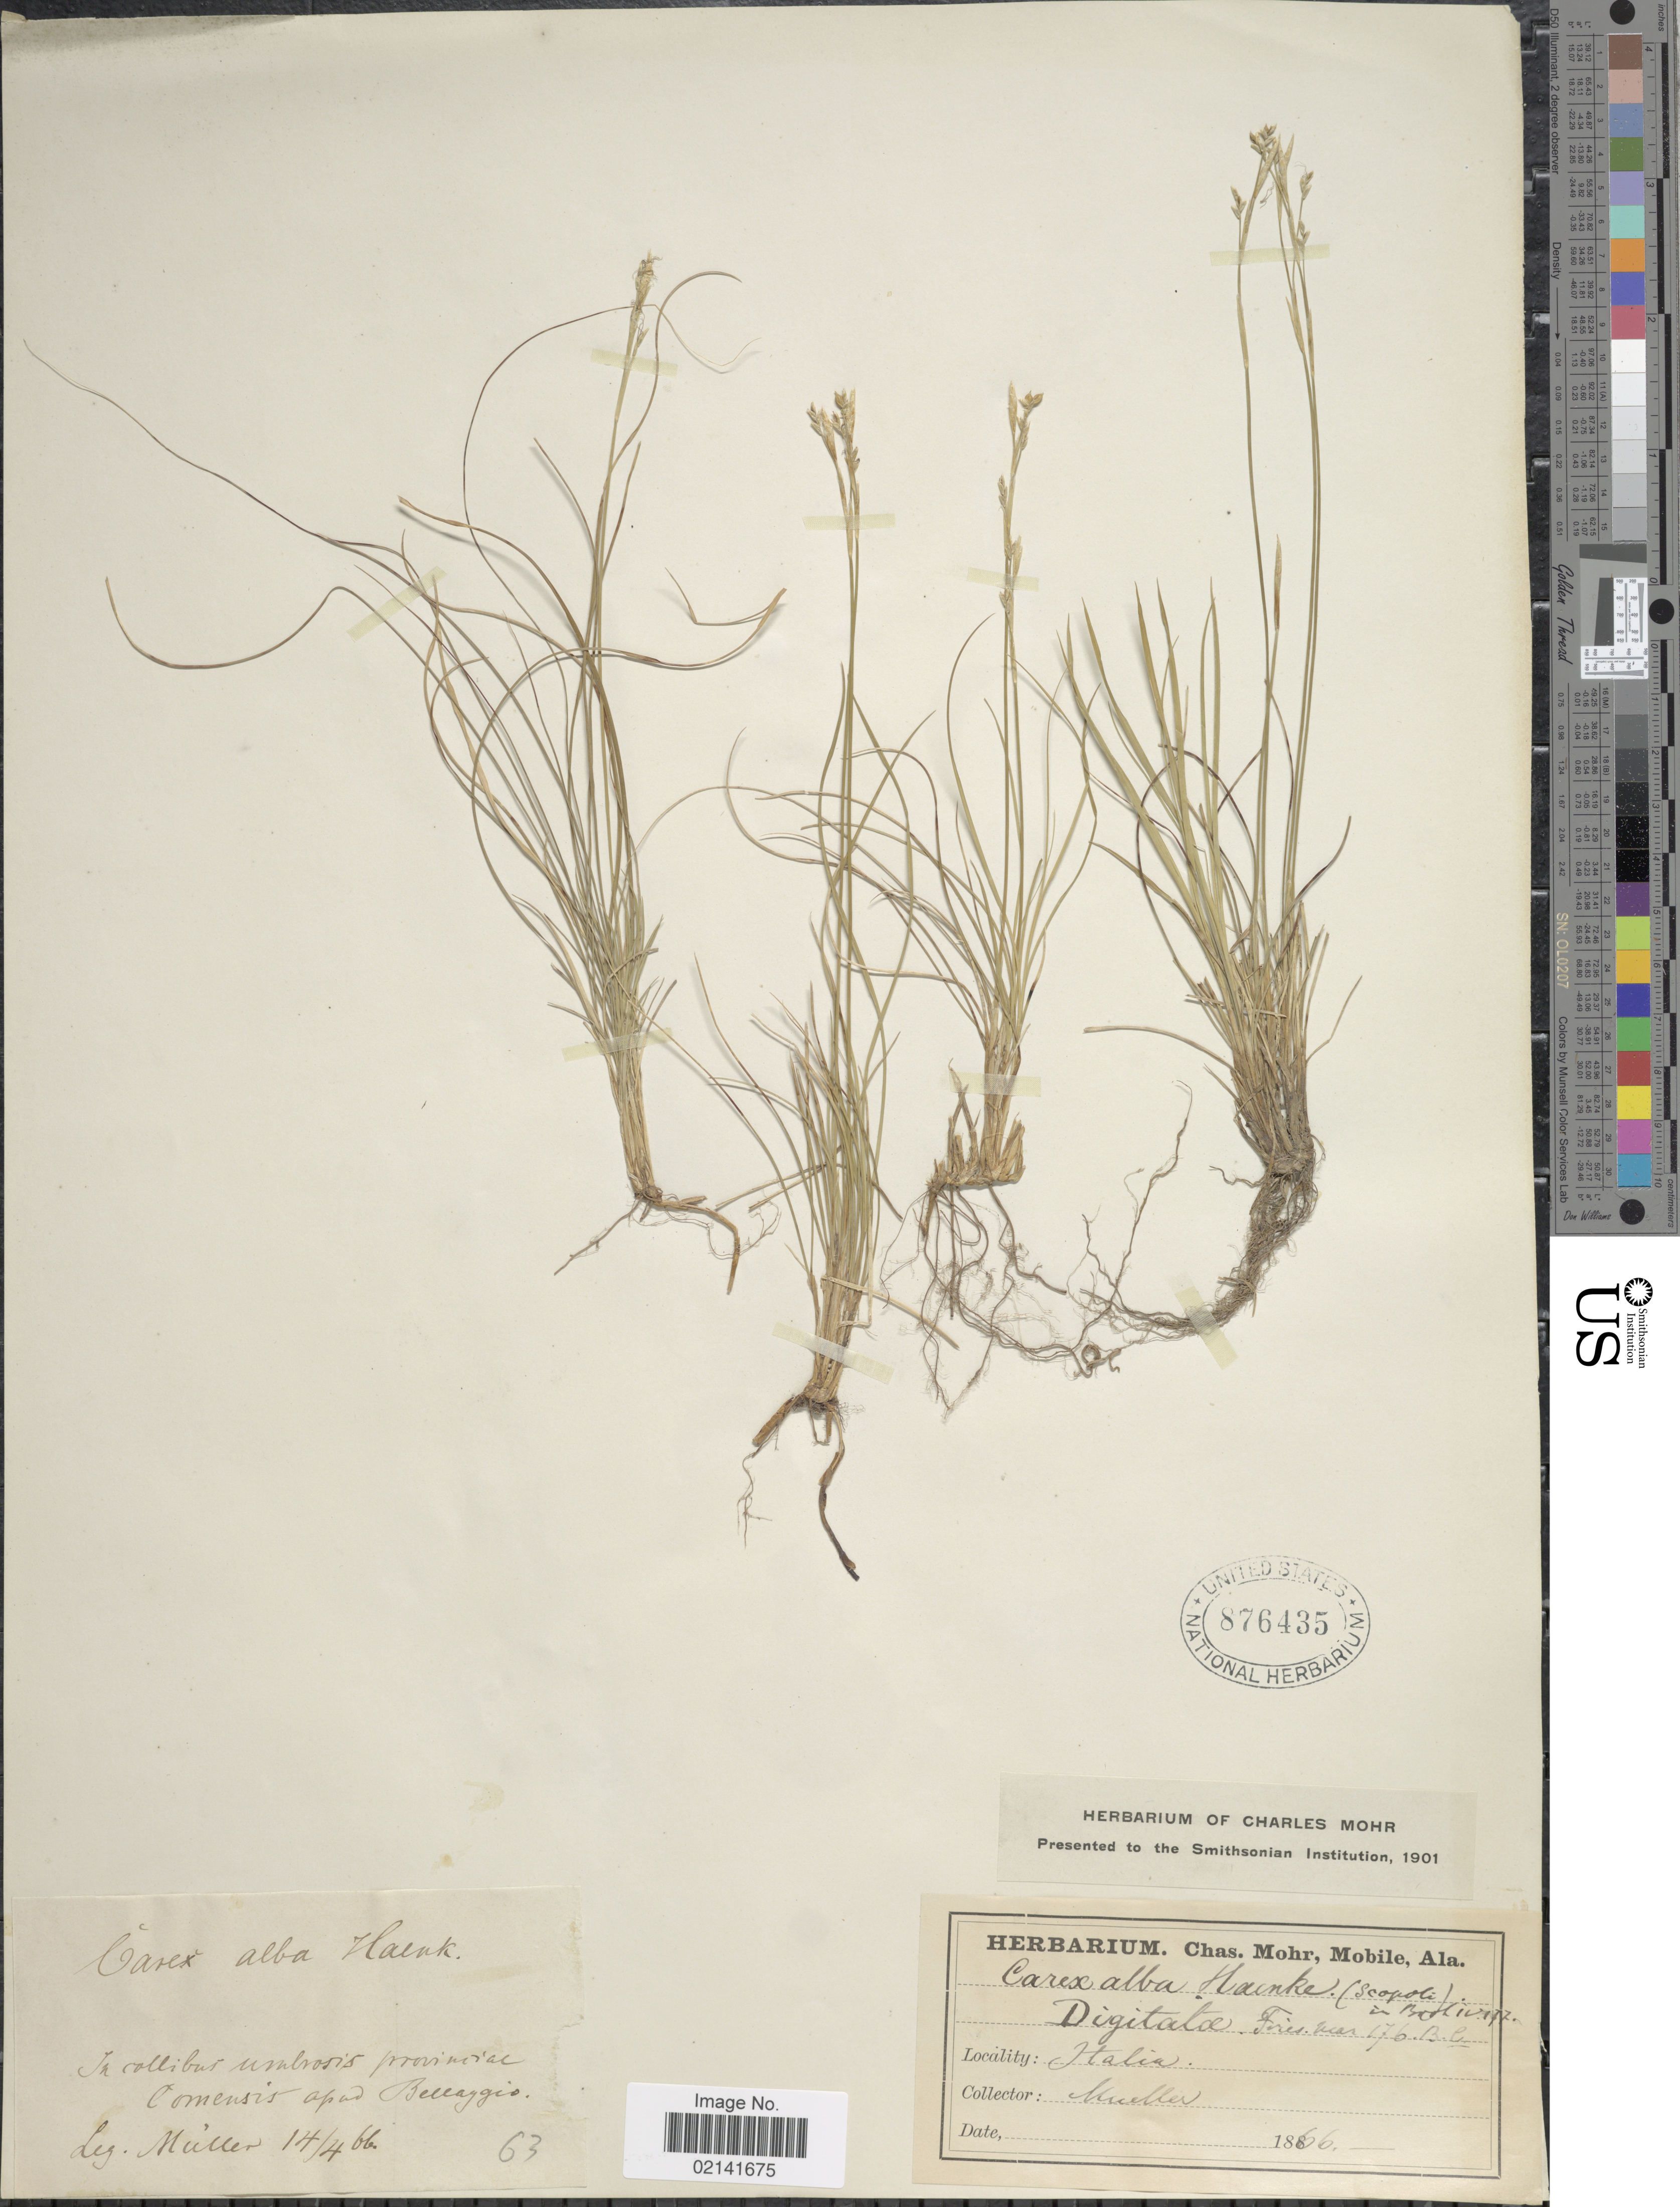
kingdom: Plantae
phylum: Tracheophyta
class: Liliopsida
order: Poales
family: Cyperaceae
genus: Carex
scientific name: Carex alba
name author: Scop.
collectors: -- Müller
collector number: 63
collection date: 1866-04-14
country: Italy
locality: In collibus unilnosis provinciae Comensis apad Bellaggio, Italia.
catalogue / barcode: US 876435